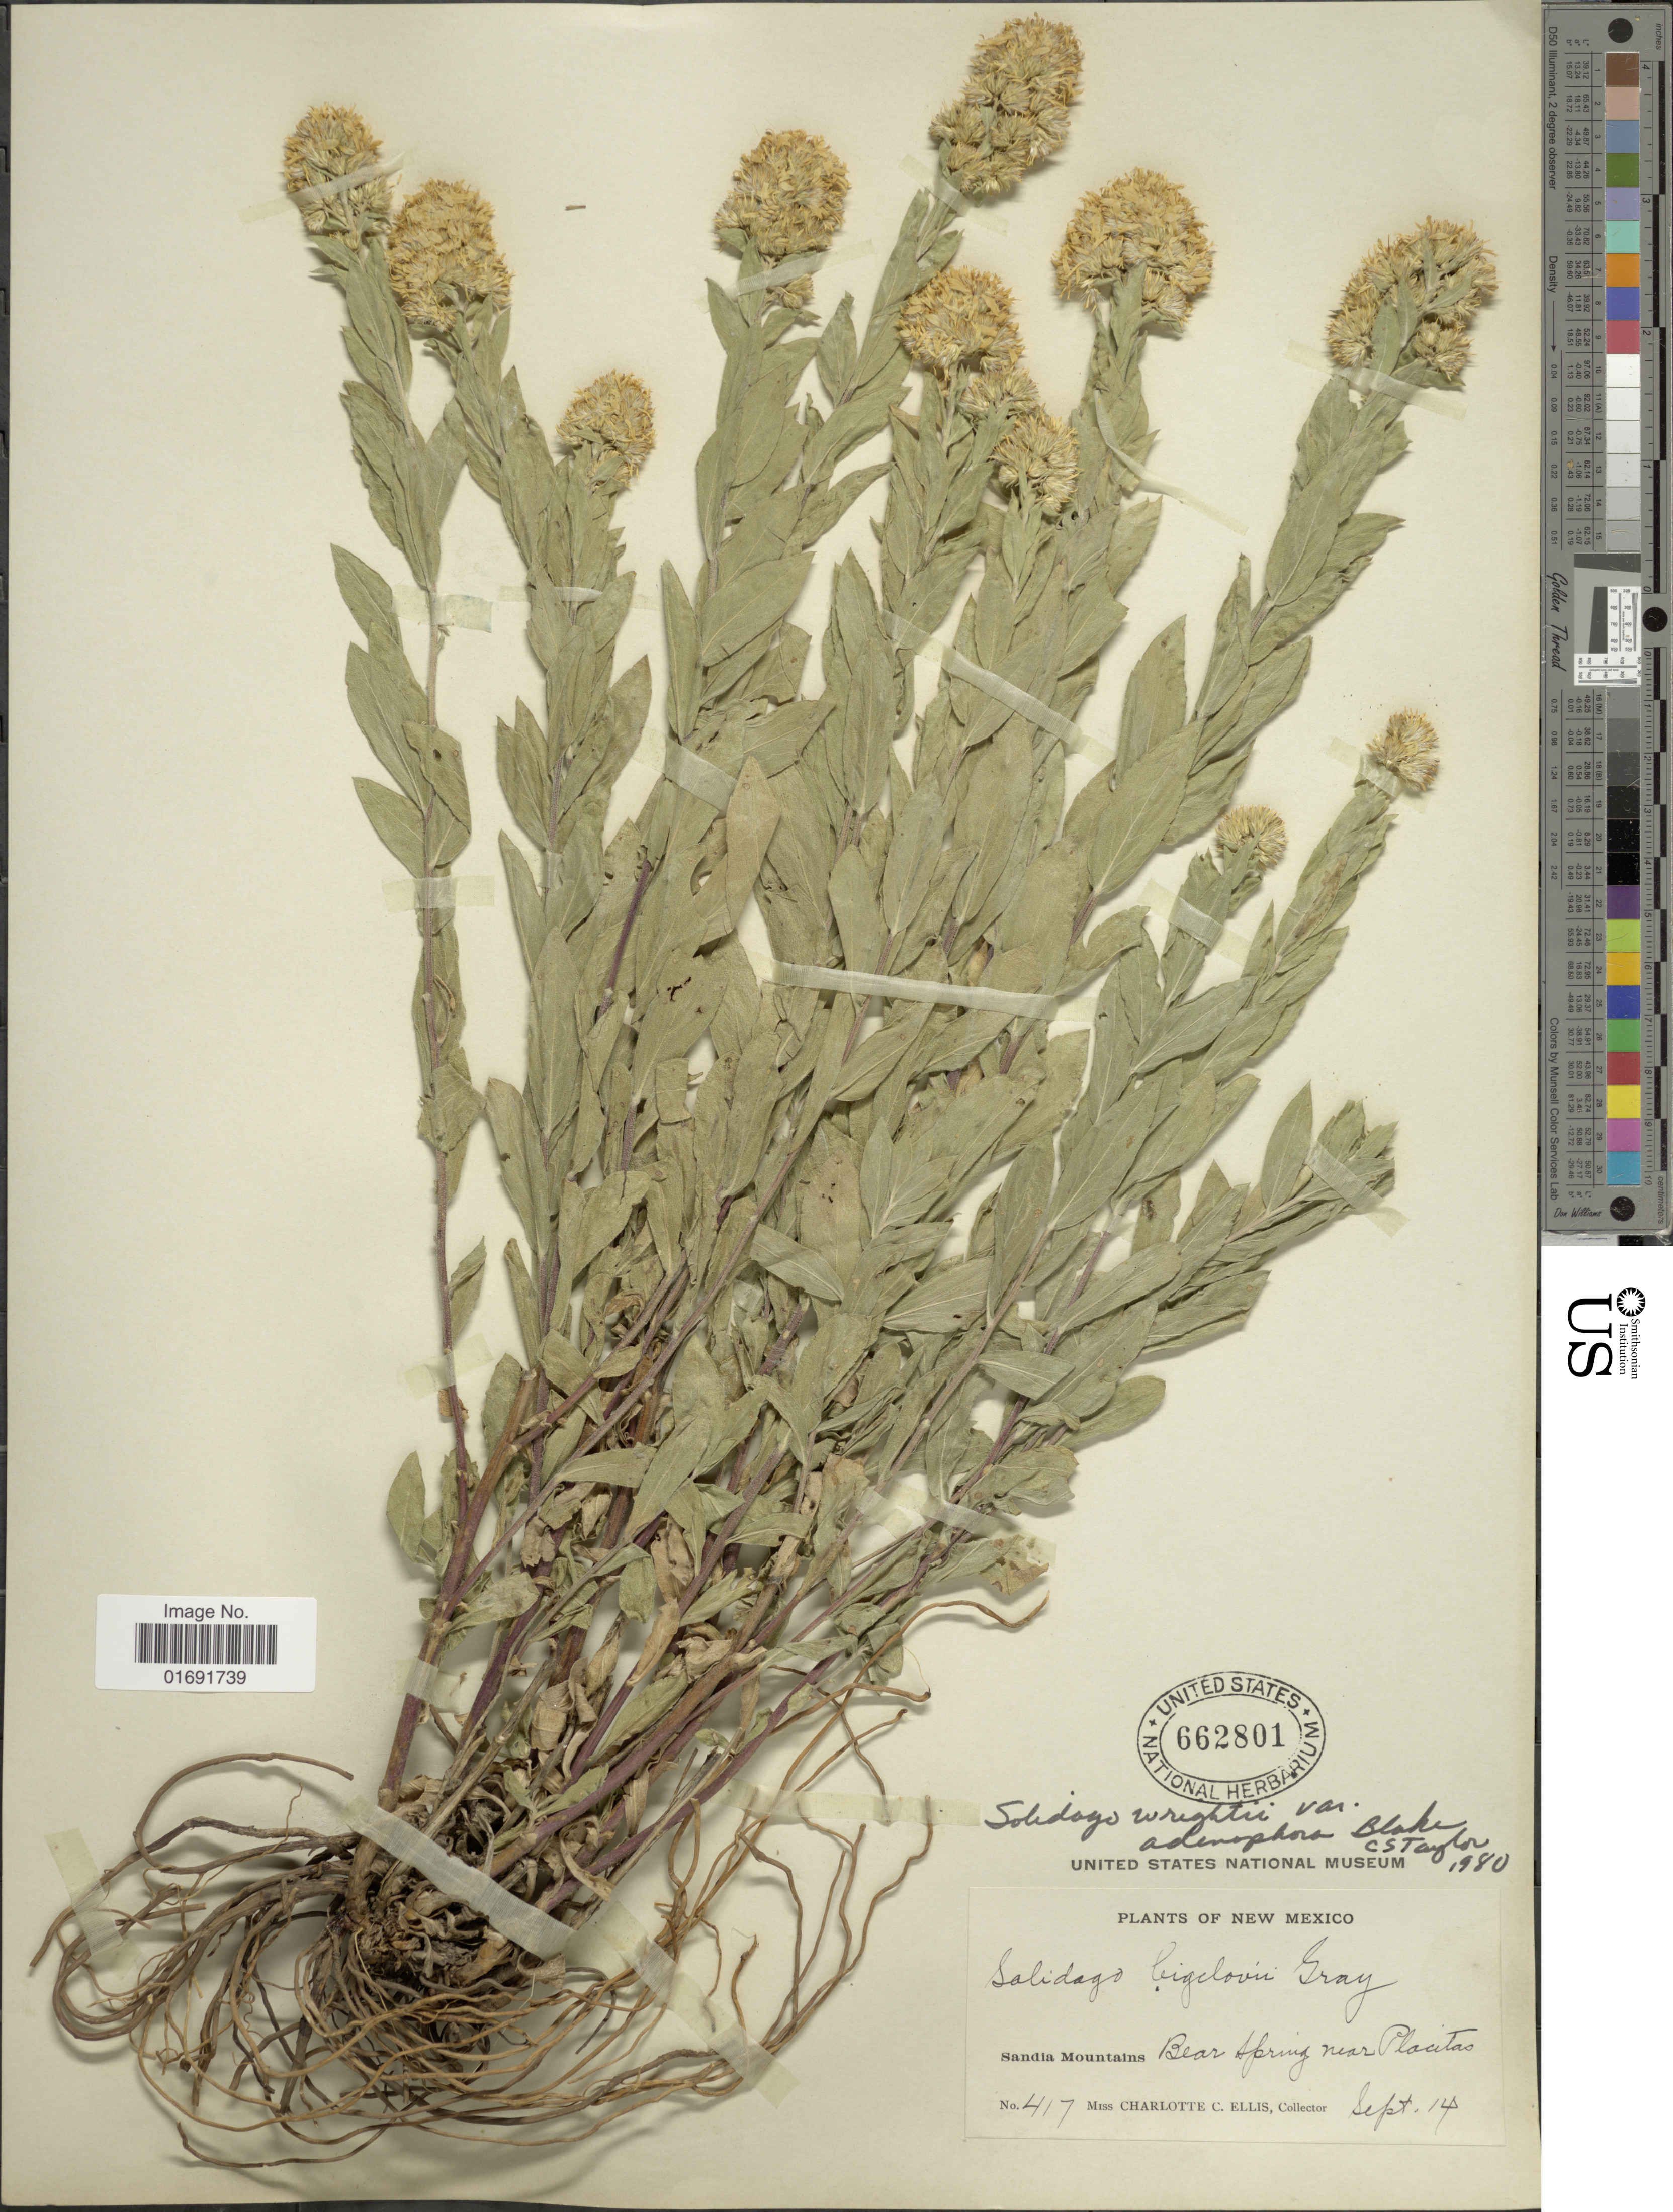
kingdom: Plantae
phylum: Tracheophyta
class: Magnoliopsida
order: Asterales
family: Asteraceae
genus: Solidago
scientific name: Solidago wrightii var. adenophora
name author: S.F. Blake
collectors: C. C. Ellis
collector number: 417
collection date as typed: Transcribed d/m/y: /9/14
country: United States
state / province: New Mexico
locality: Sandia Mountains, Bear Springs near Placitas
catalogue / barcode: US 662801